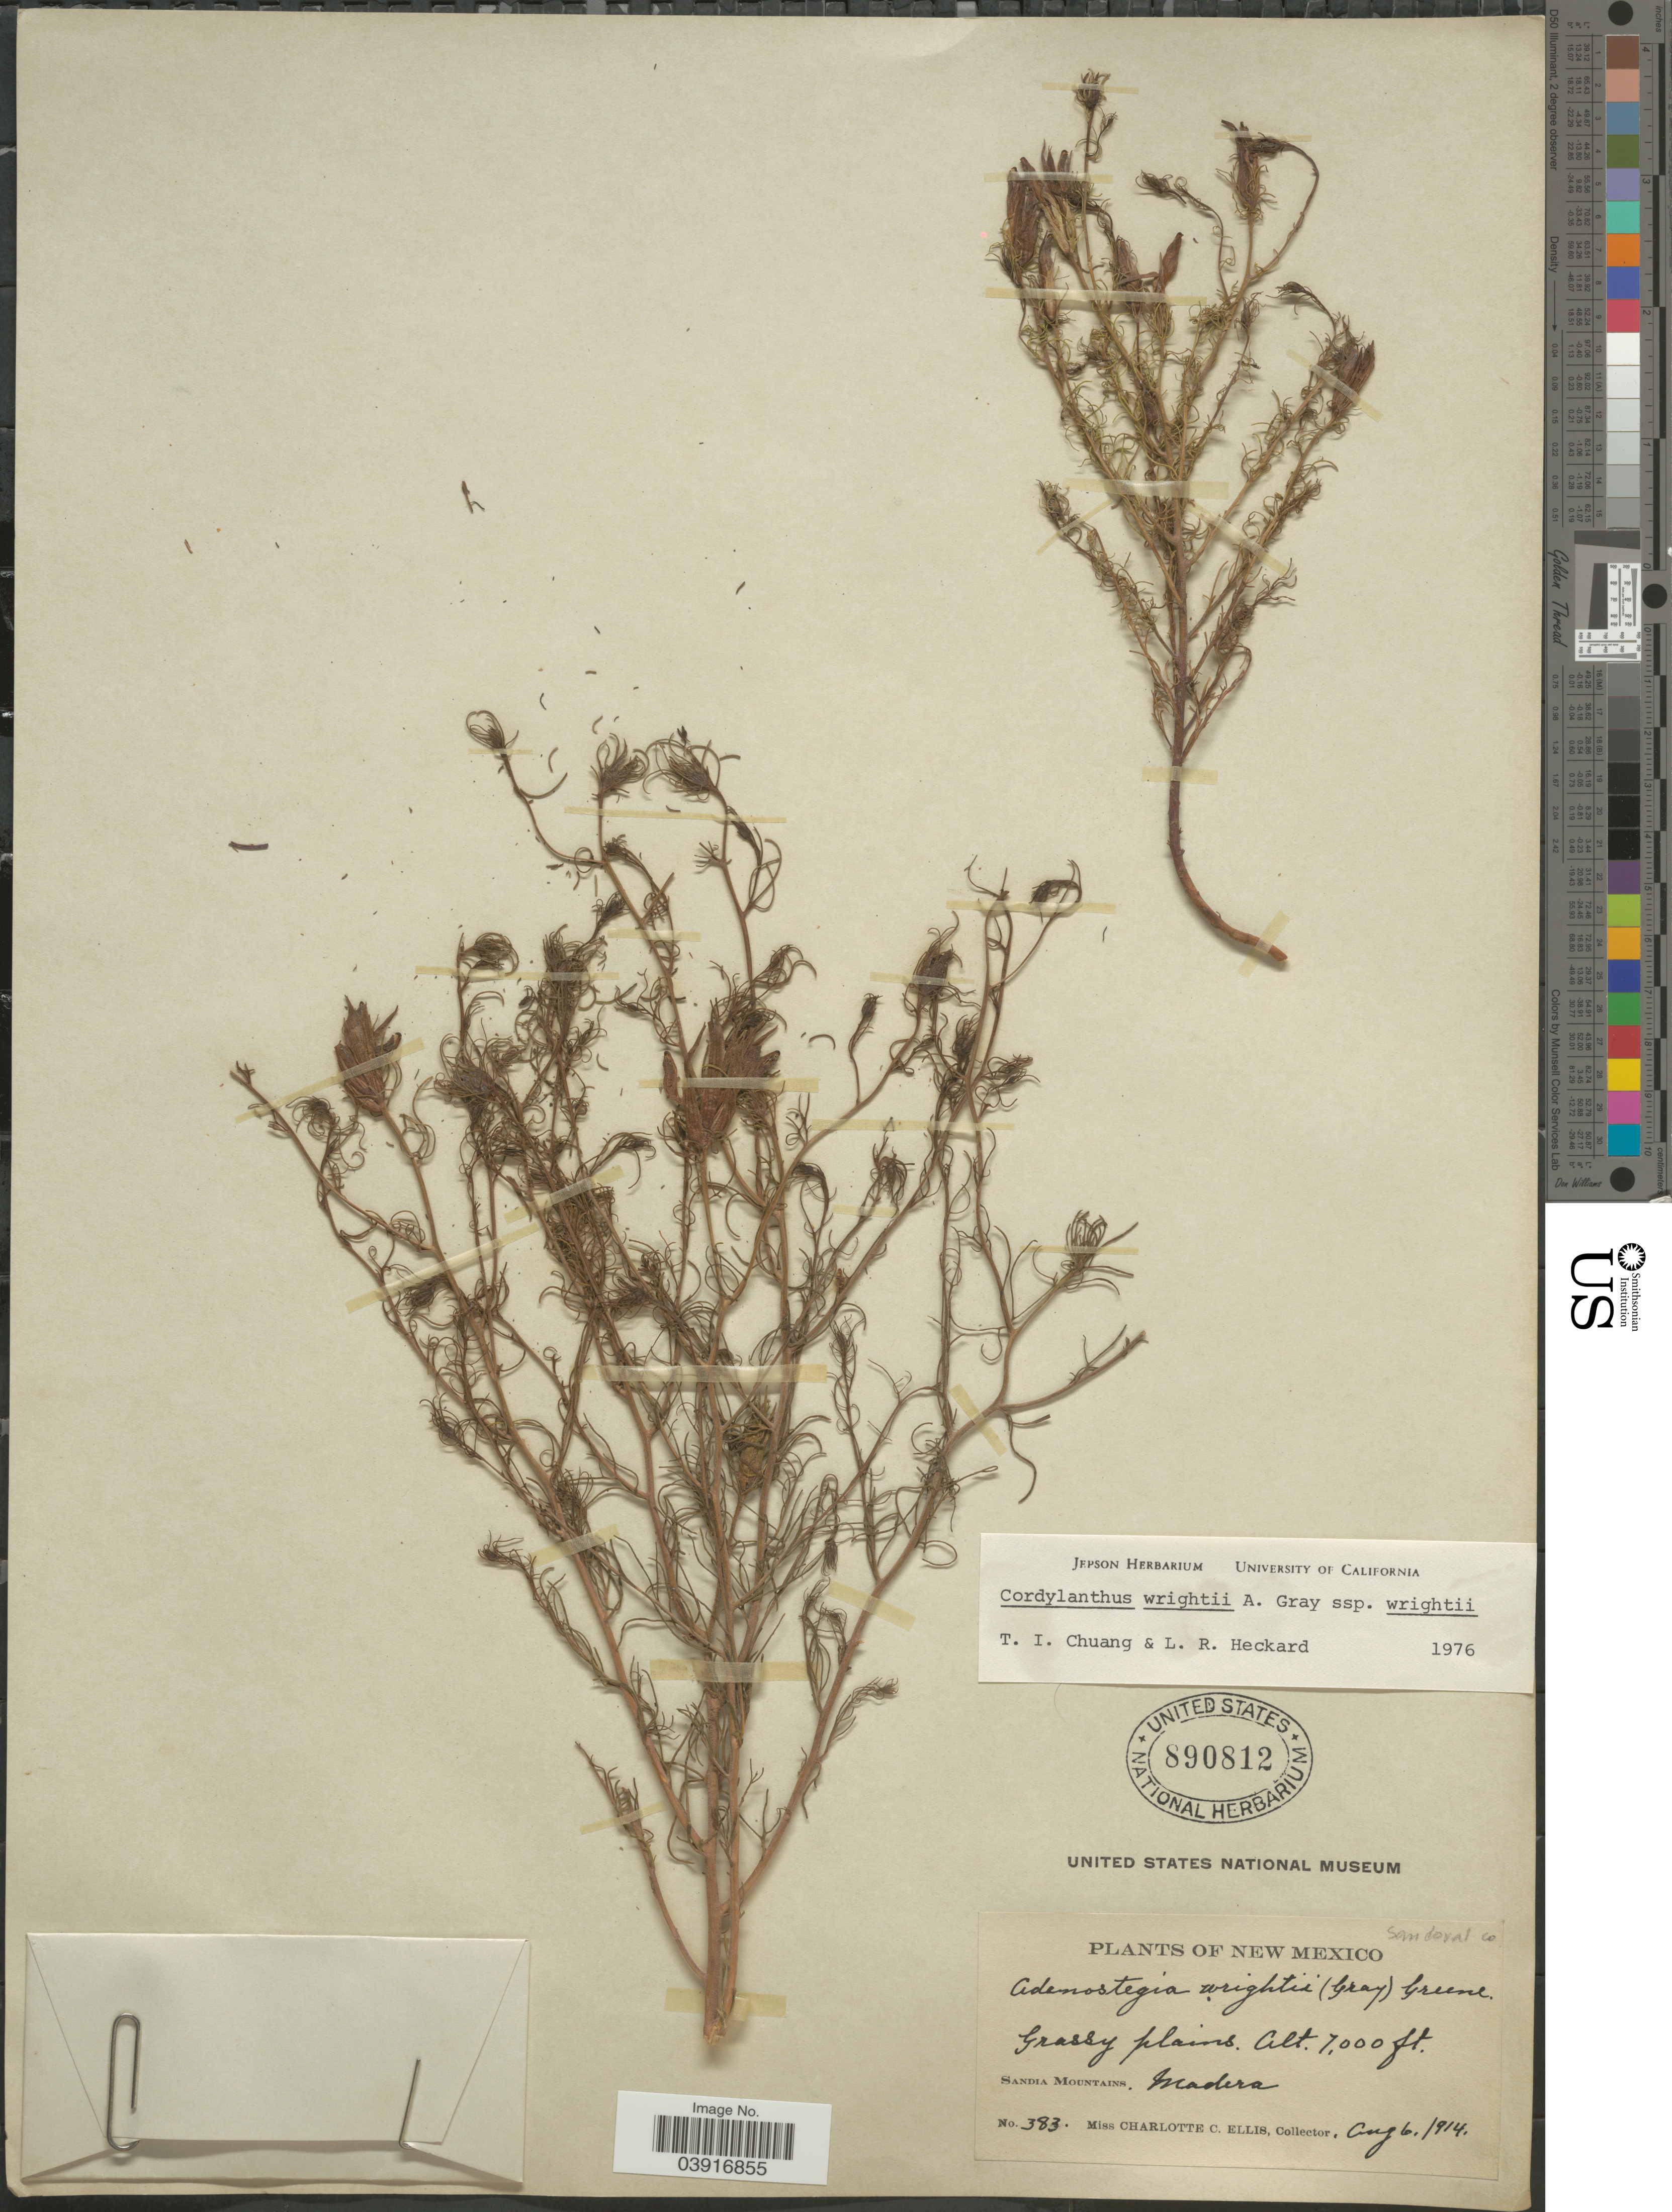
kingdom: Plantae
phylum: Tracheophyta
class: Magnoliopsida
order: Lamiales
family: Orobanchaceae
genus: Cordylanthus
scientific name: Cordylanthus wrightii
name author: A. Gray in Emory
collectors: C. C. Ellis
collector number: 383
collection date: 1914-08-06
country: United States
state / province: New Mexico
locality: Sandoval Co. Grassy plains. Sandia Mountains, Madera.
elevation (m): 2134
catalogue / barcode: US 890812